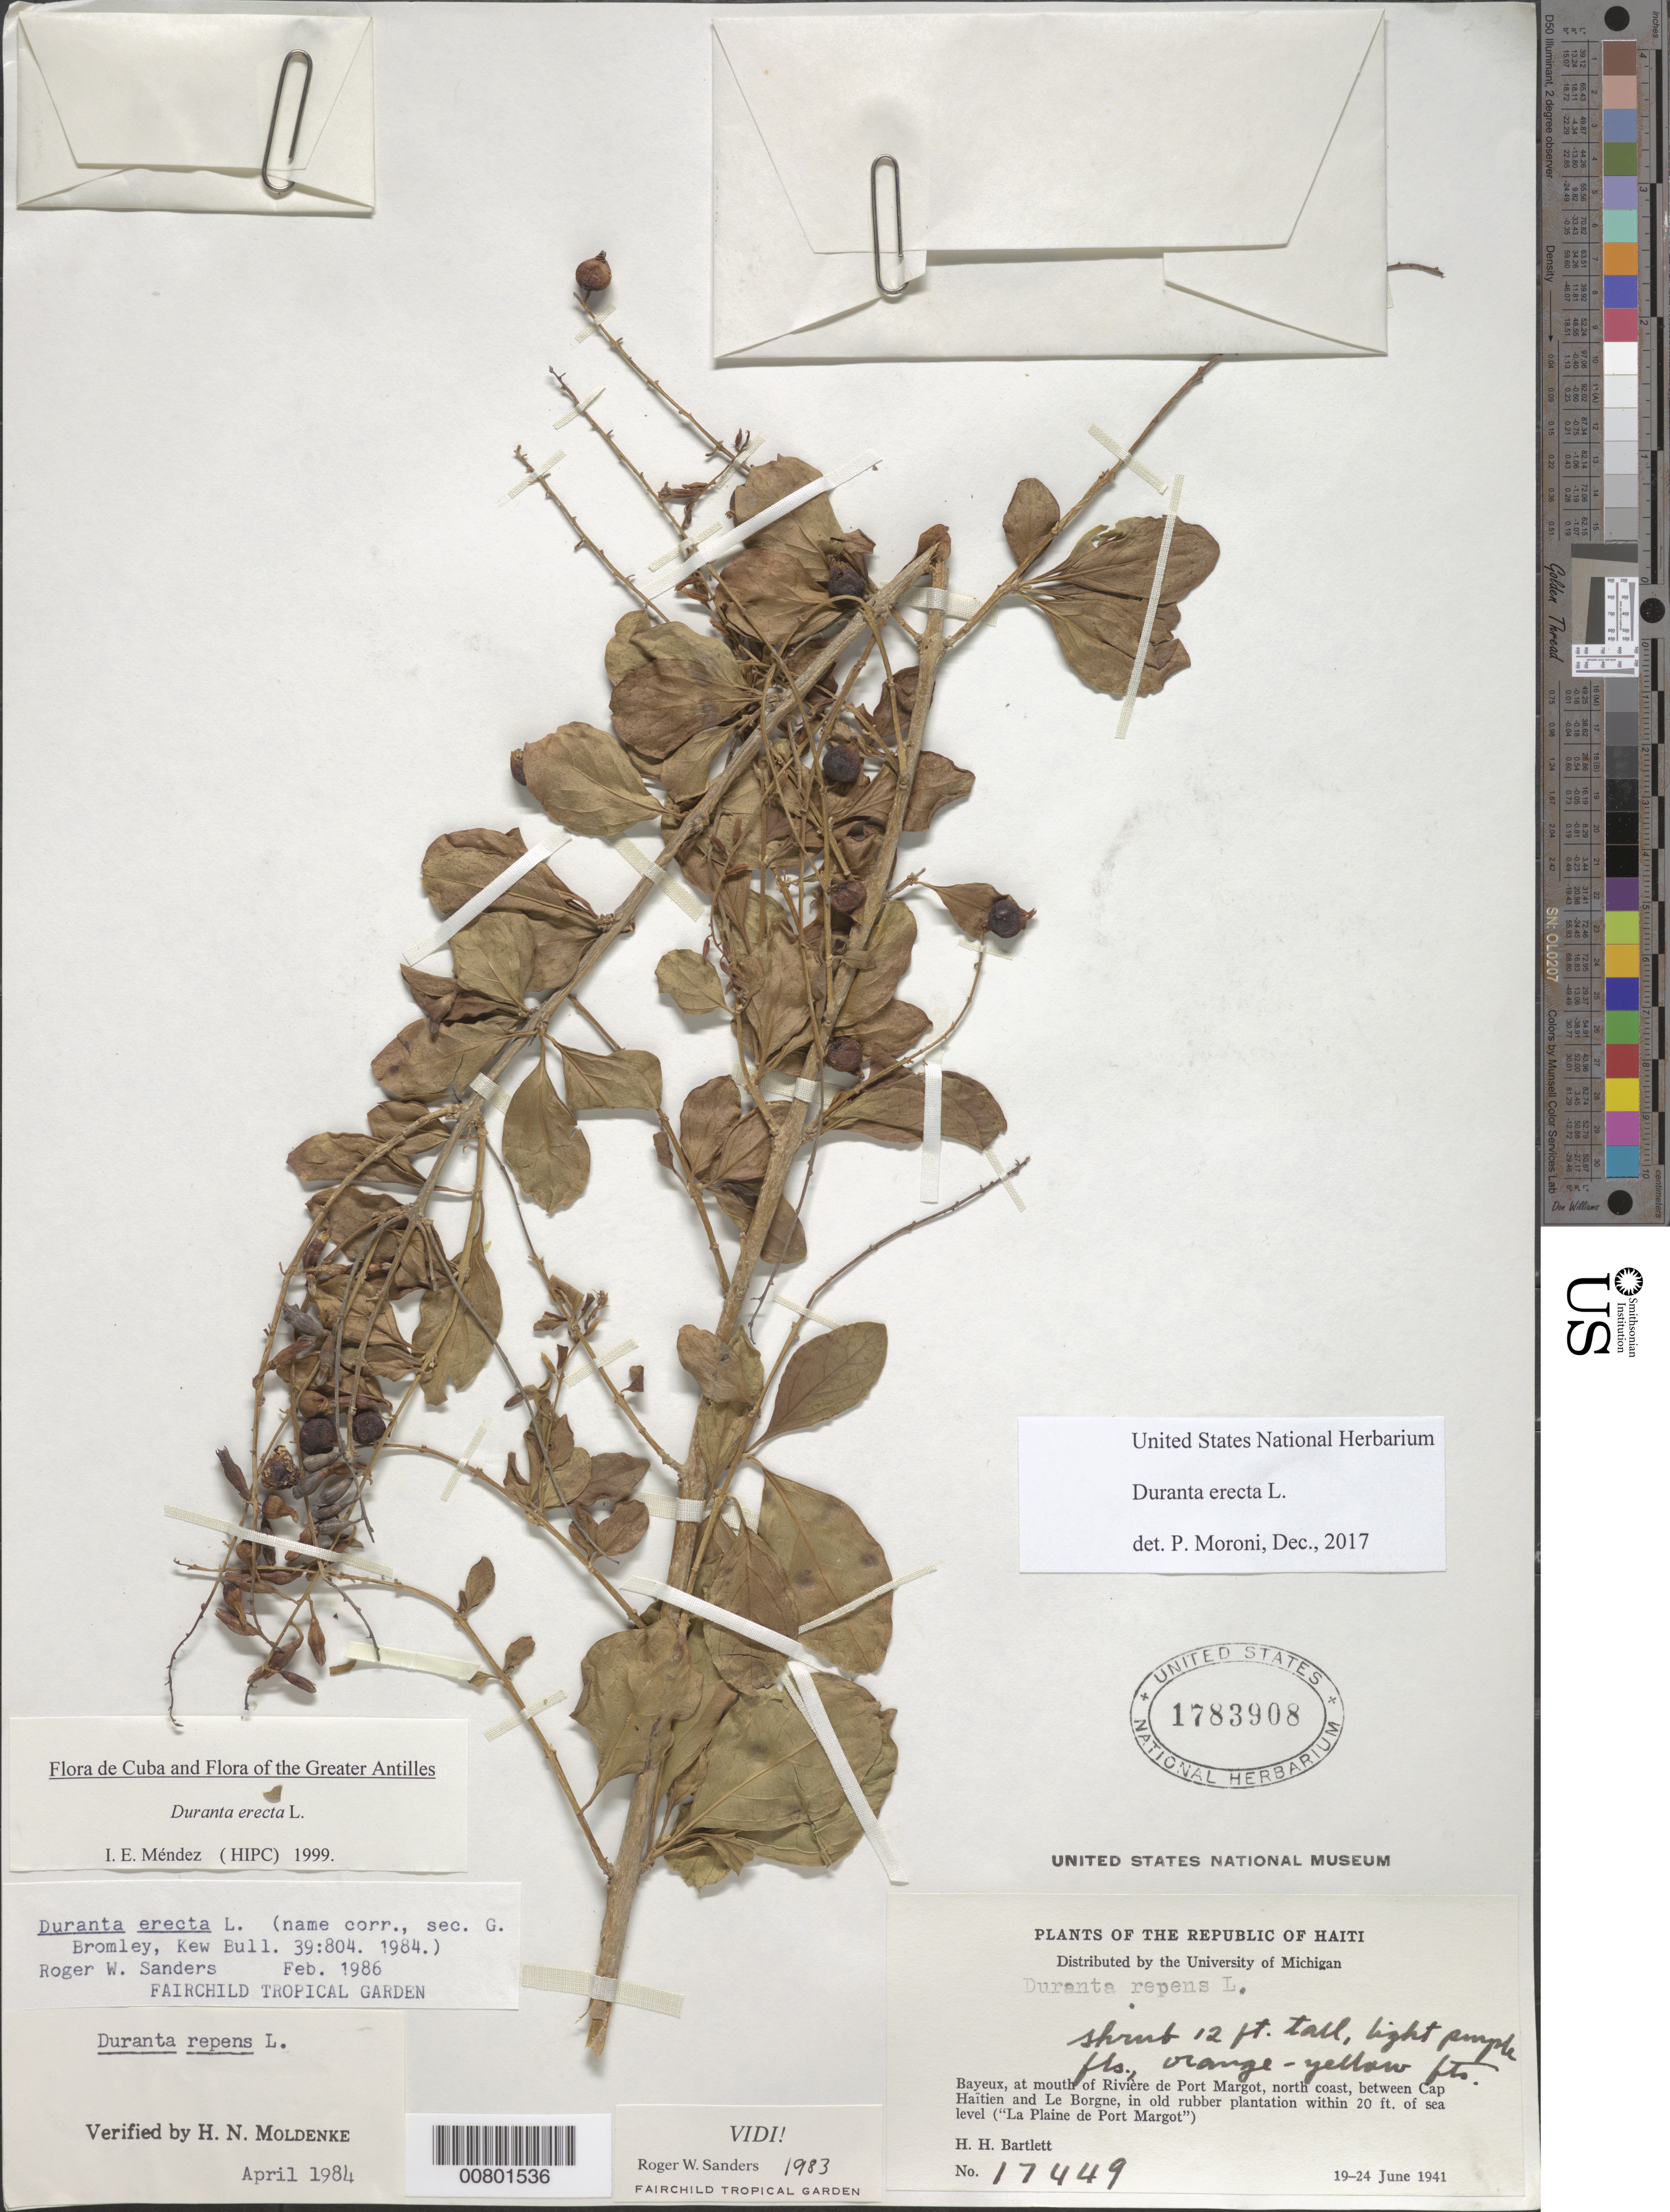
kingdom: Plantae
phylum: Tracheophyta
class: Magnoliopsida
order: Lamiales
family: Verbenaceae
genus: Duranta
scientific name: Duranta erecta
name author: L.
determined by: Méndez, Isidro E., (HIPC)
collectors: H. H. Bartlett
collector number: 17449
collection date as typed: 19 Jun 1941 to 24 Jun 1941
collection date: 1941-06-19/1941-06-24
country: Haiti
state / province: Nord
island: Hispaniola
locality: Bayeux, at mouth of Rivière de Port Margot, north coast, between Cap Haïtien and Le Borgne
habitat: In old rubber plantation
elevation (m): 6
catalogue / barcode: US 1783908